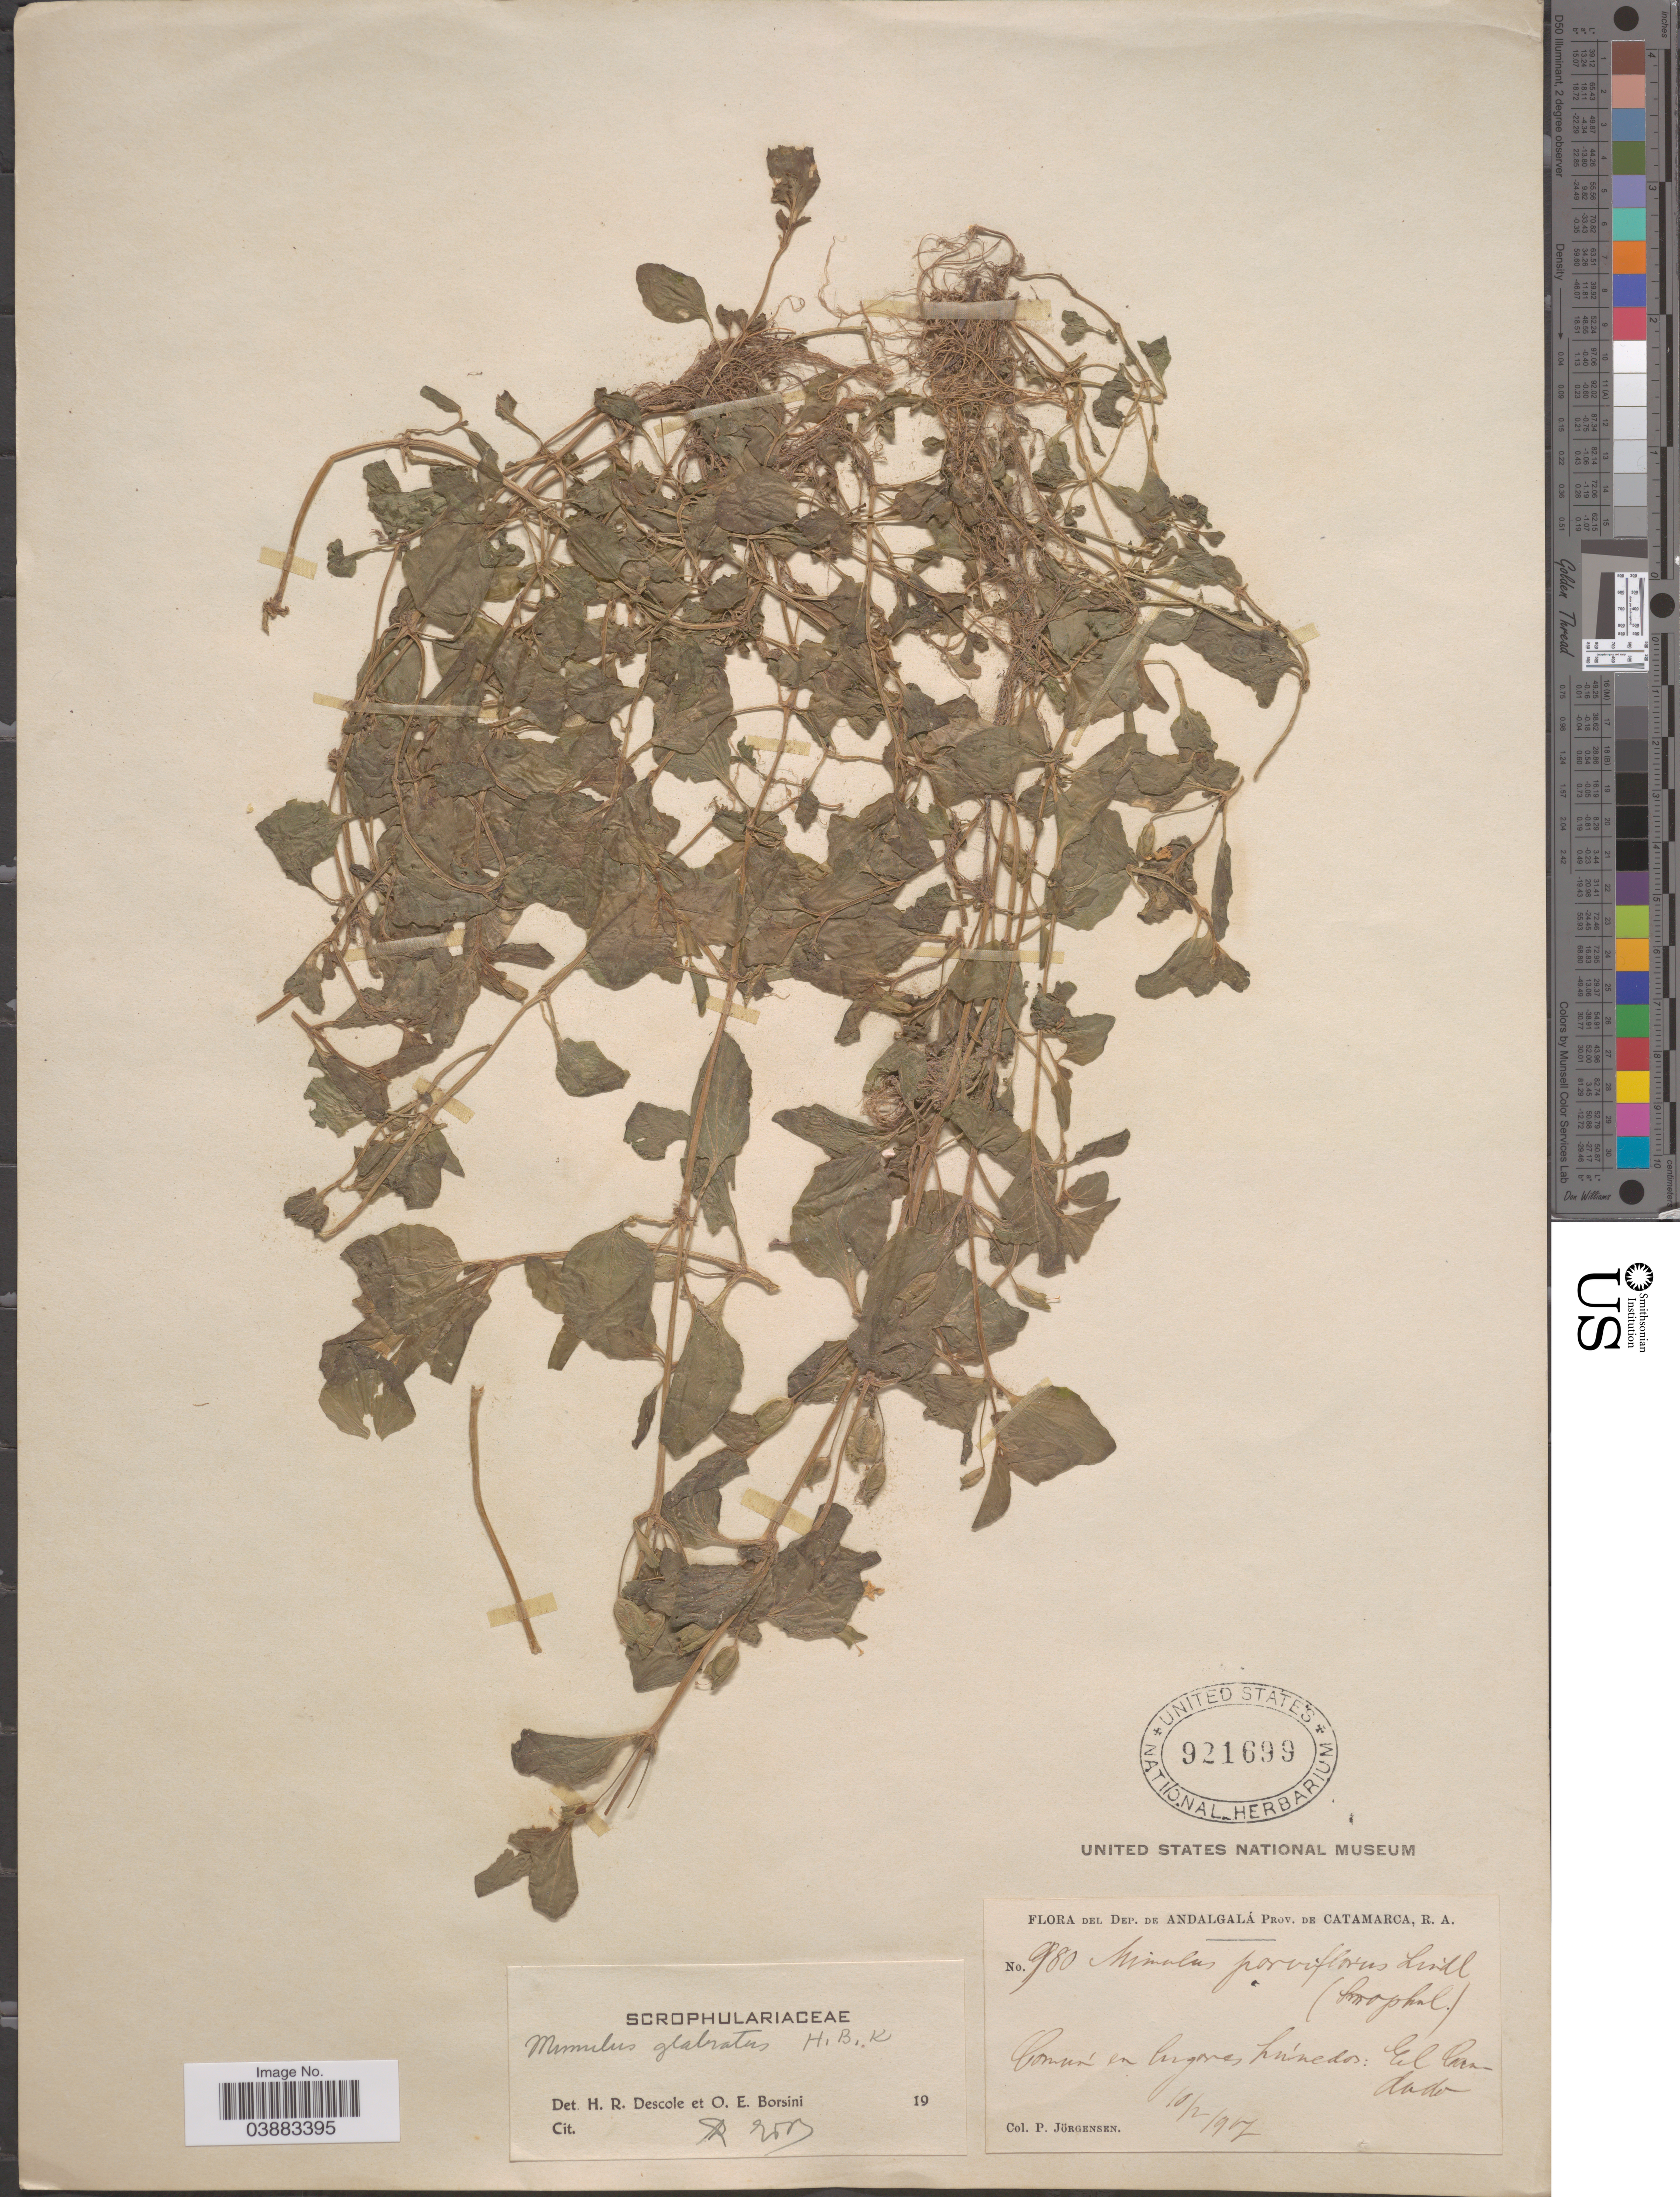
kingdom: Plantae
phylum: Tracheophyta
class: Magnoliopsida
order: Lamiales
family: Phrymaceae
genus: Mimulus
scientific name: Mimulus glabratus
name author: Kunth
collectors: P. Jörgensen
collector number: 980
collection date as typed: Transcribed d/m/y: 10/2/97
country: Argentina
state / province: Catamarca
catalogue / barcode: US 921699